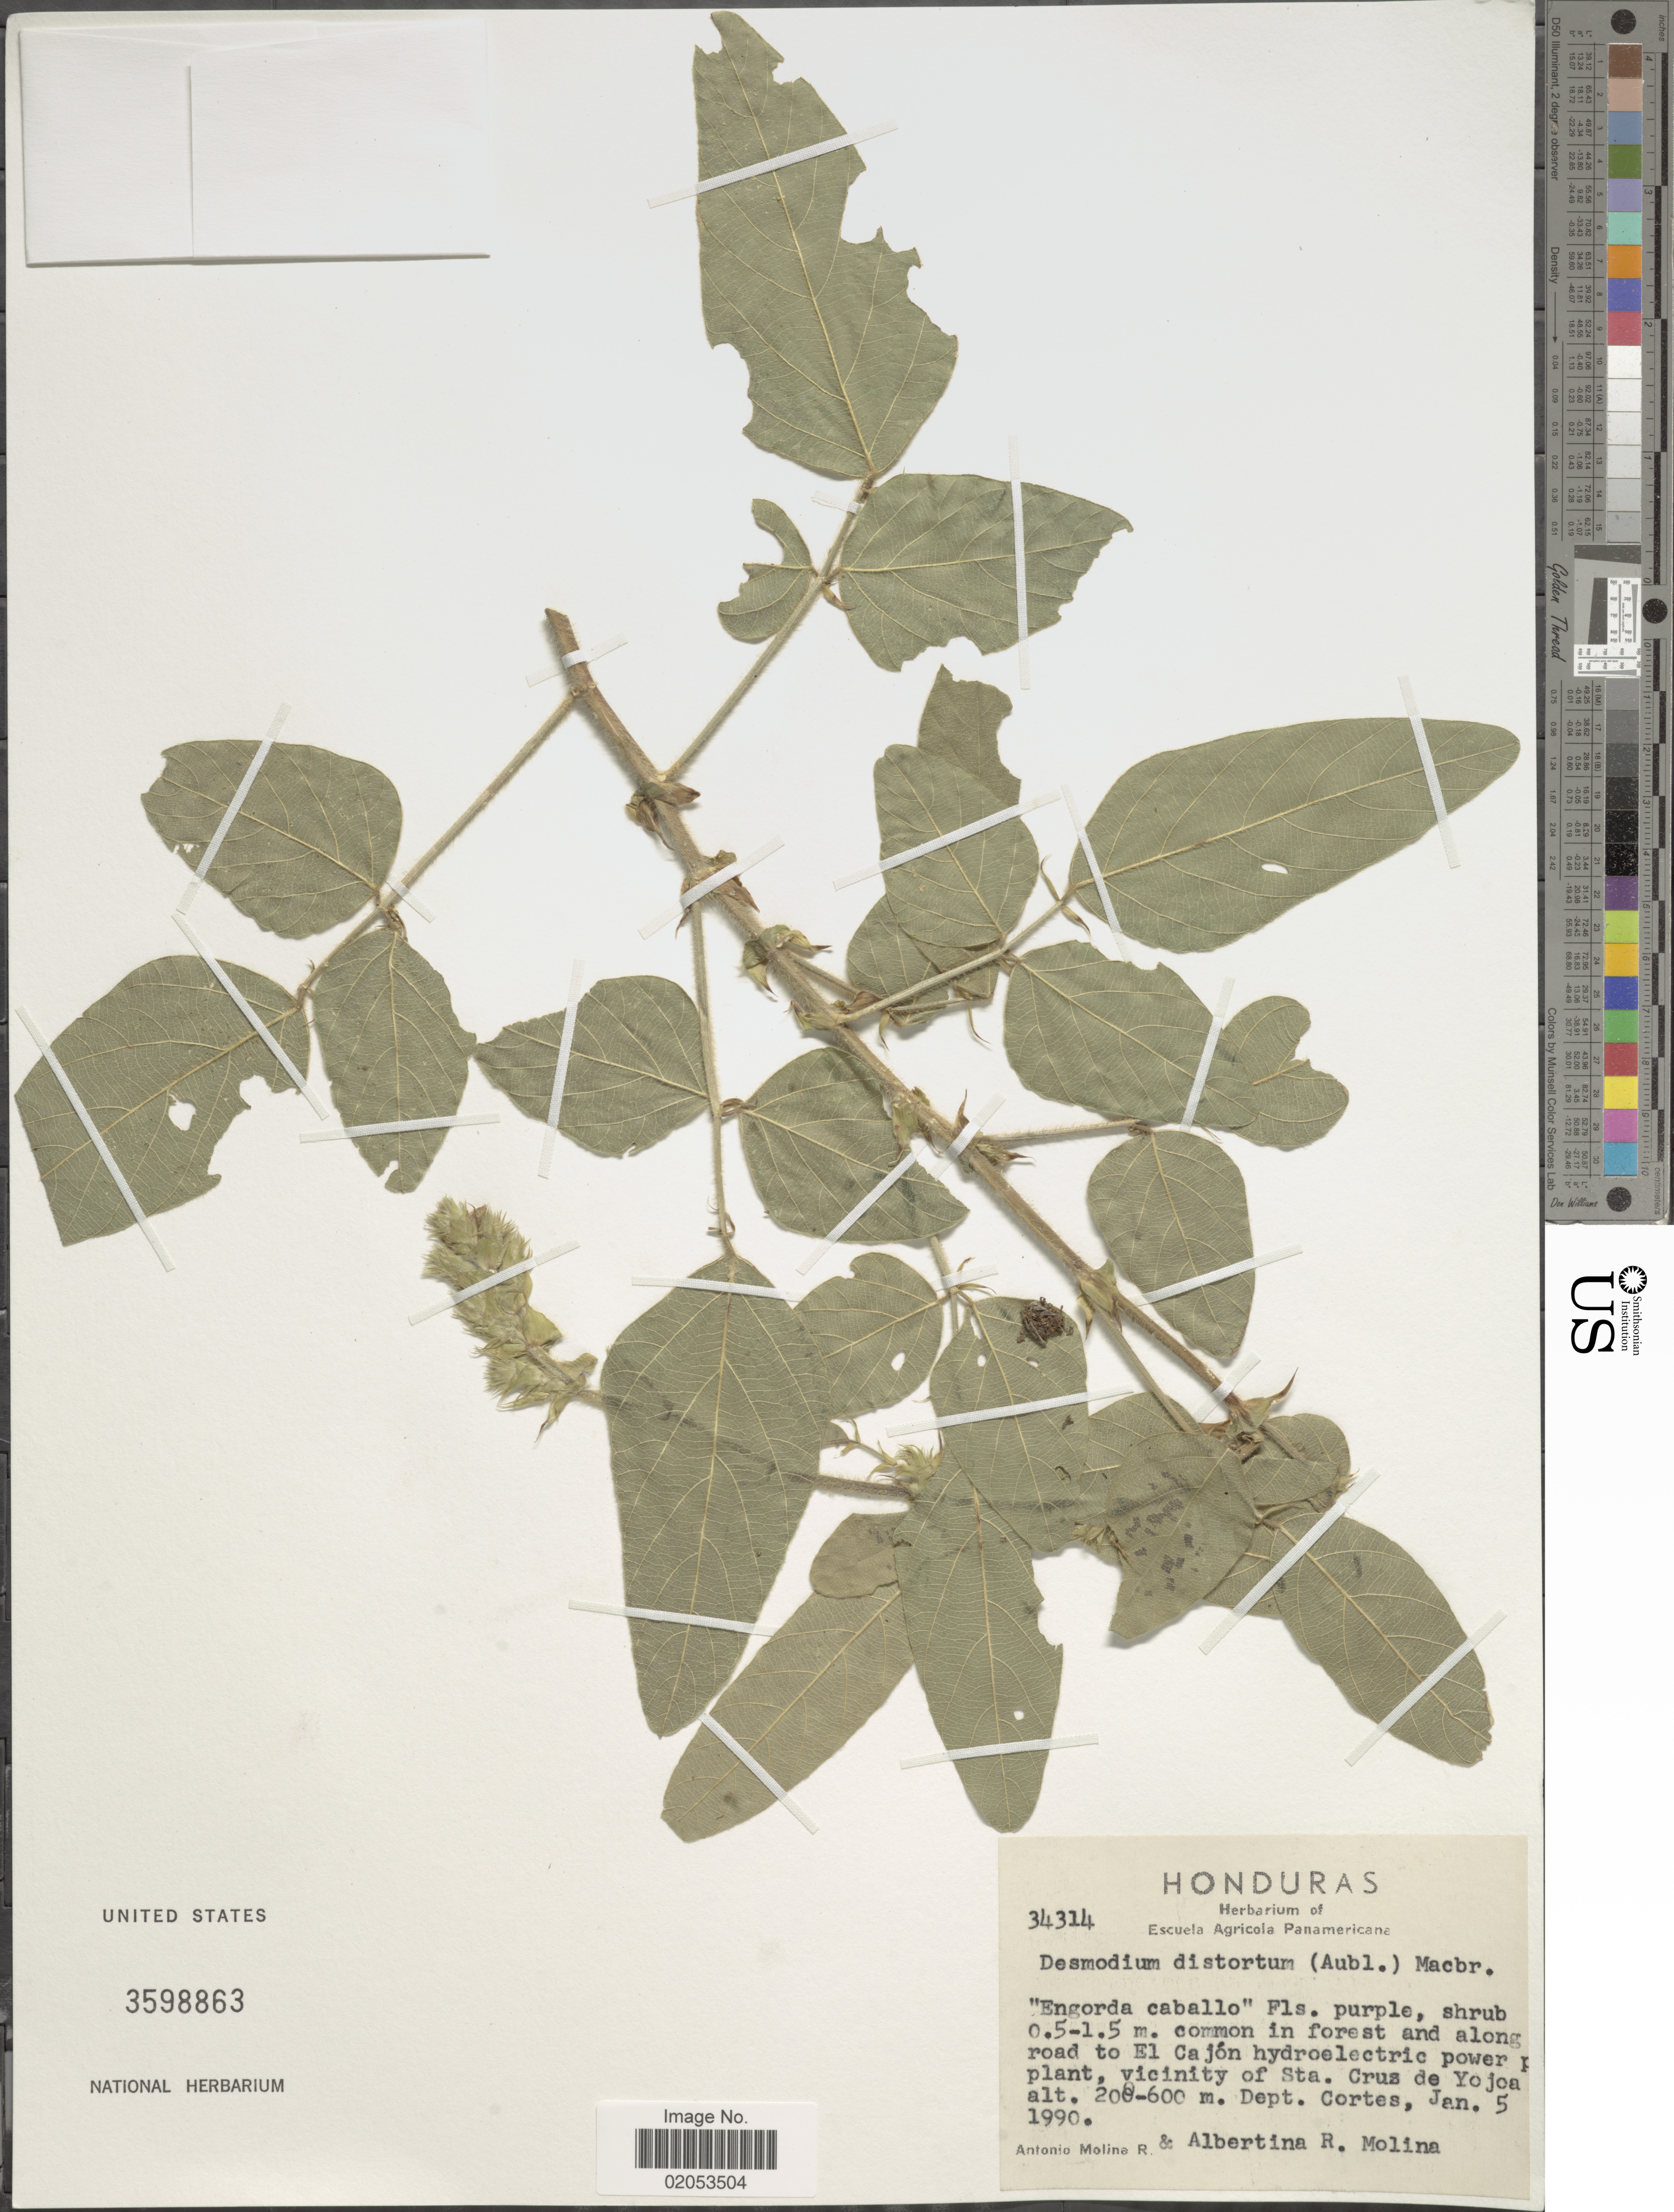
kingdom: Plantae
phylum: Tracheophyta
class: Magnoliopsida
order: Fabales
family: Fabaceae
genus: Desmodium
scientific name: Desmodium distortum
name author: (Aubl.) J.F. Macbr.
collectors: A. Molina R. & A. R. Molina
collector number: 34314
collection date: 1990-01-05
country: Honduras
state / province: Cortés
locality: Common in forest and along road to El Cajon hydroelectric power plant, vicinity of Sta. Cruz de Yojoa, Dept. Cortes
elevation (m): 200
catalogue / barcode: US 3598863